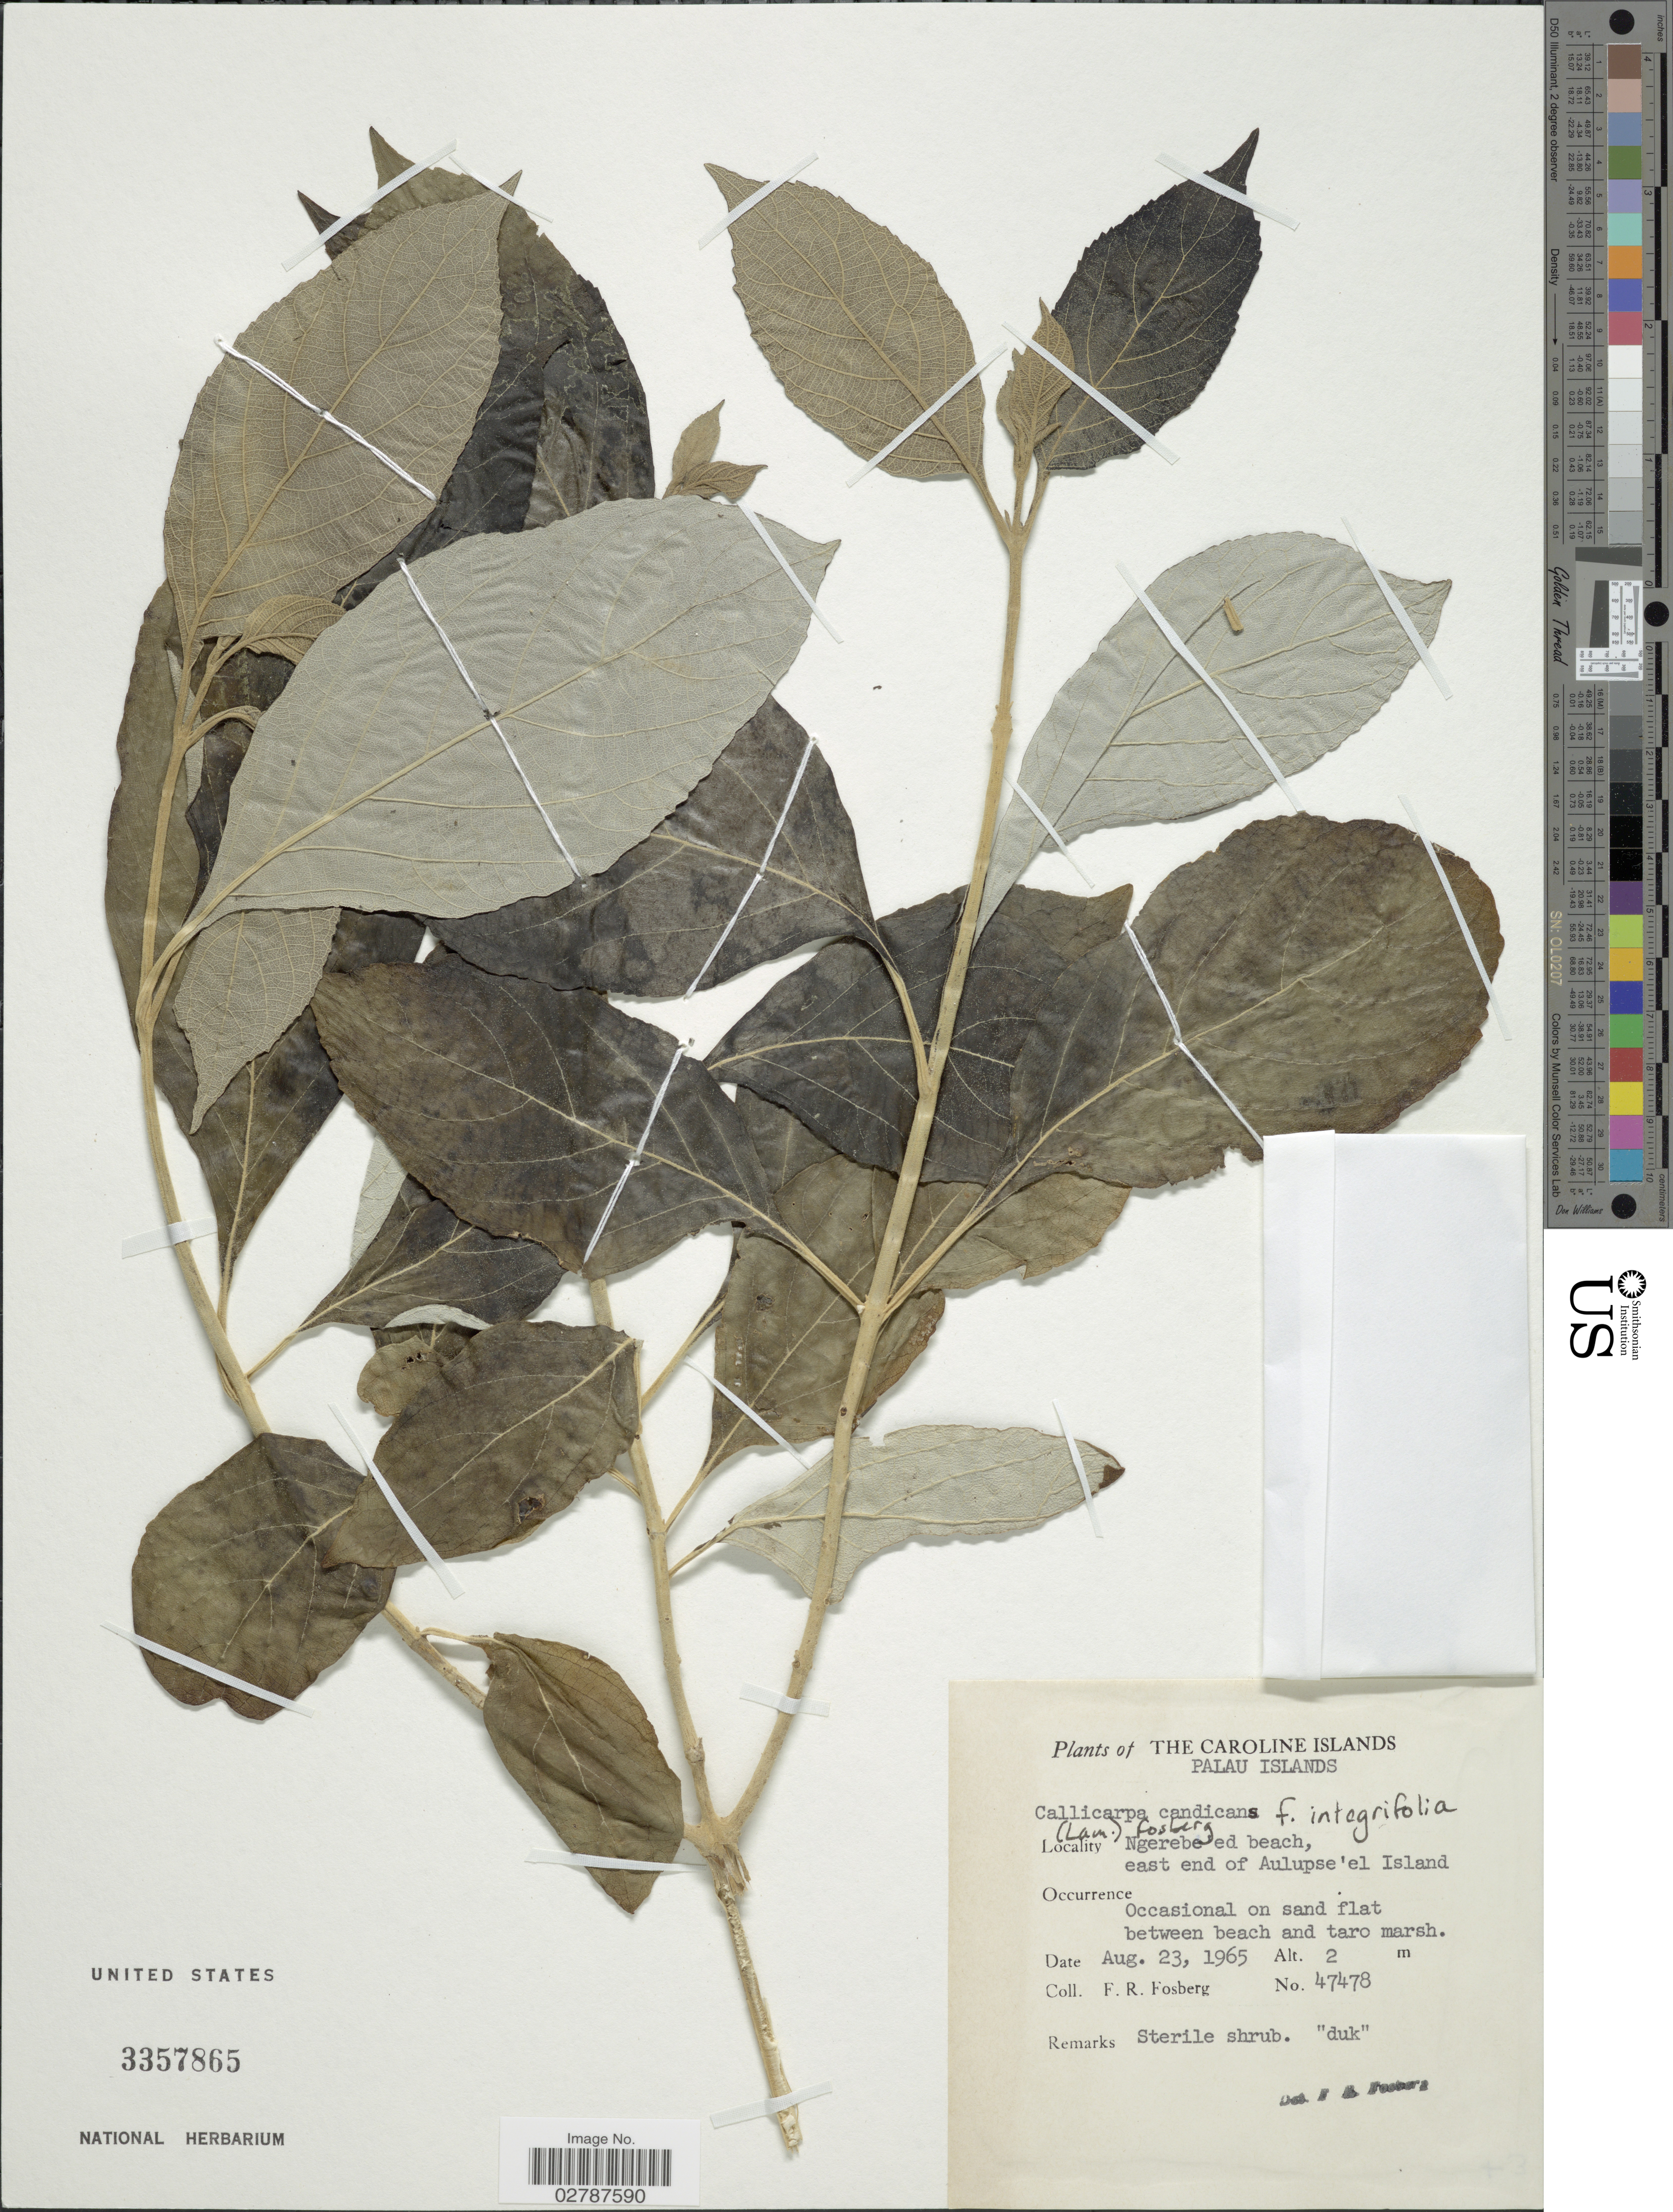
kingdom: Plantae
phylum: Tracheophyta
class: Magnoliopsida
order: Lamiales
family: Lamiaceae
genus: Callicarpa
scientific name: Callicarpa candicans var. integrifolia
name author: (Lam.) Fosberg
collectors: F. R. Fosberg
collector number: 47478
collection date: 1965-08-23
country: Palau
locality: The Caroline Islands. Palau Islands. Ngerebe'ed beach, east end of Aulupse'el Island.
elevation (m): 2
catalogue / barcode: US 3357865